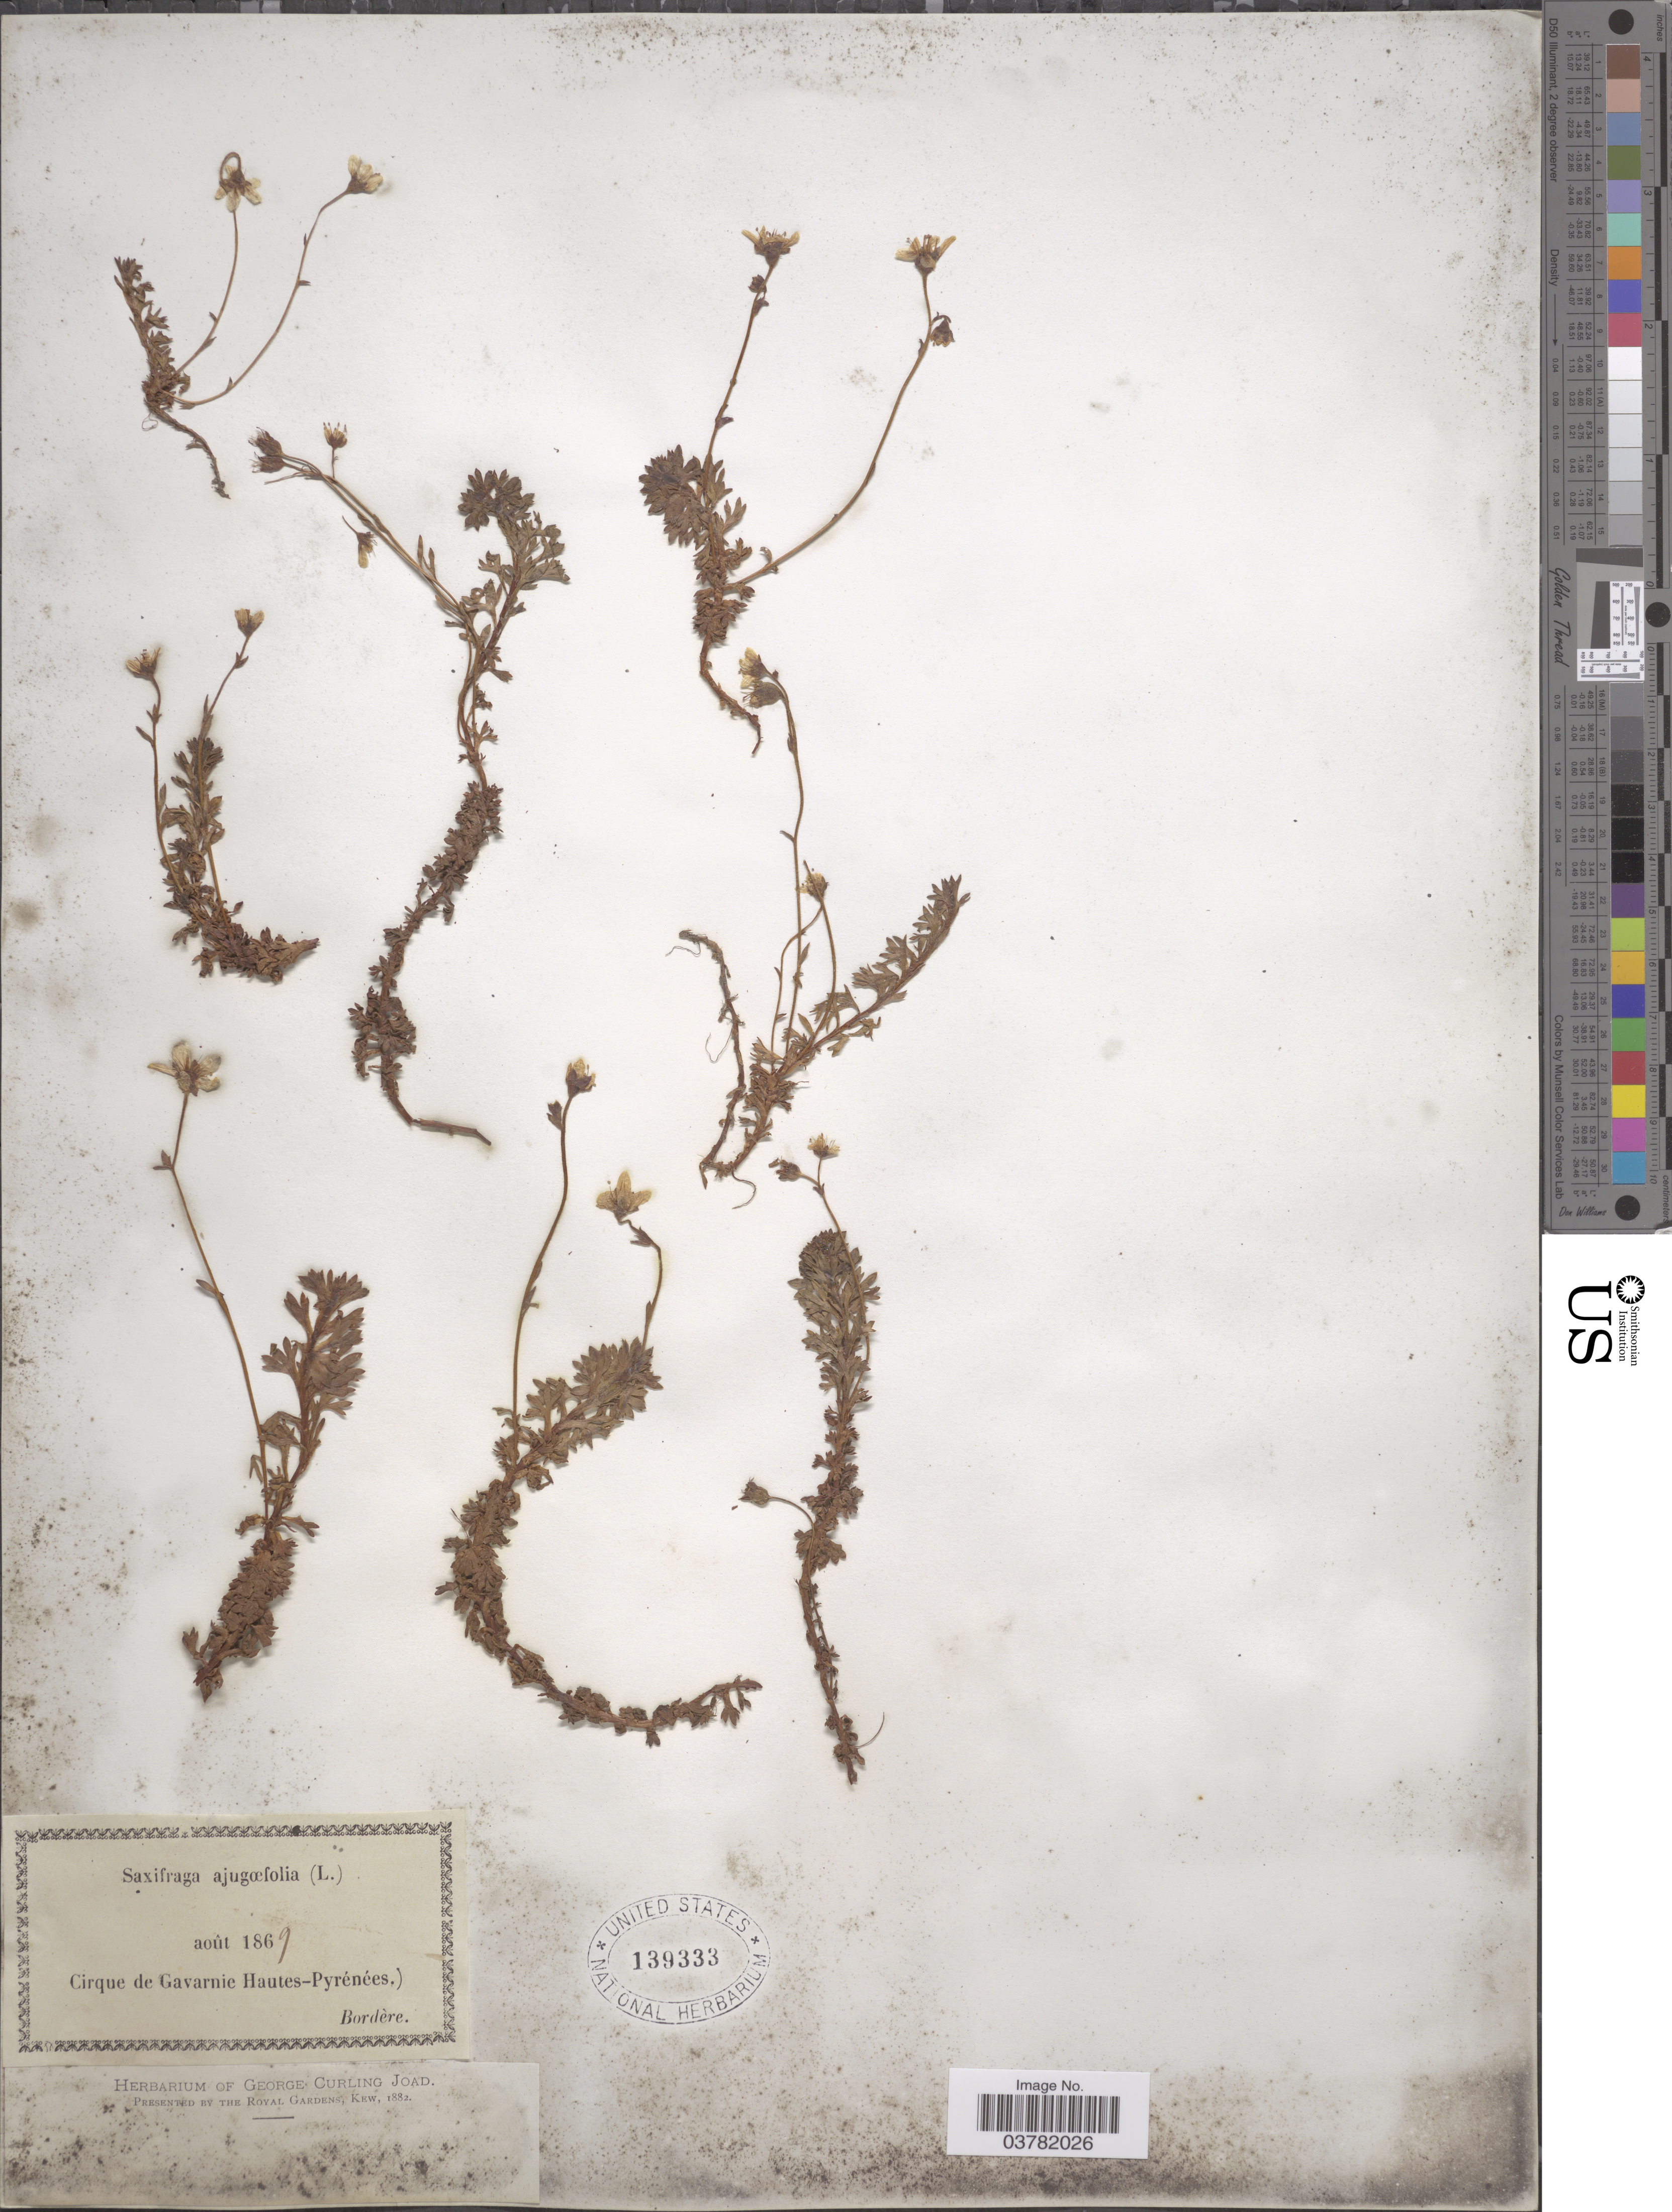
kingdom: Plantae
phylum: Tracheophyta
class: Magnoliopsida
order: Saxifragales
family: Saxifragaceae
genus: Saxifraga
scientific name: Saxifraga ajugifolia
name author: Wahlenb.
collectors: -. Bordère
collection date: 1869-08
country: France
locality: Cirque de Gavarnie Hautes-Pyrénées.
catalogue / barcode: US 139333